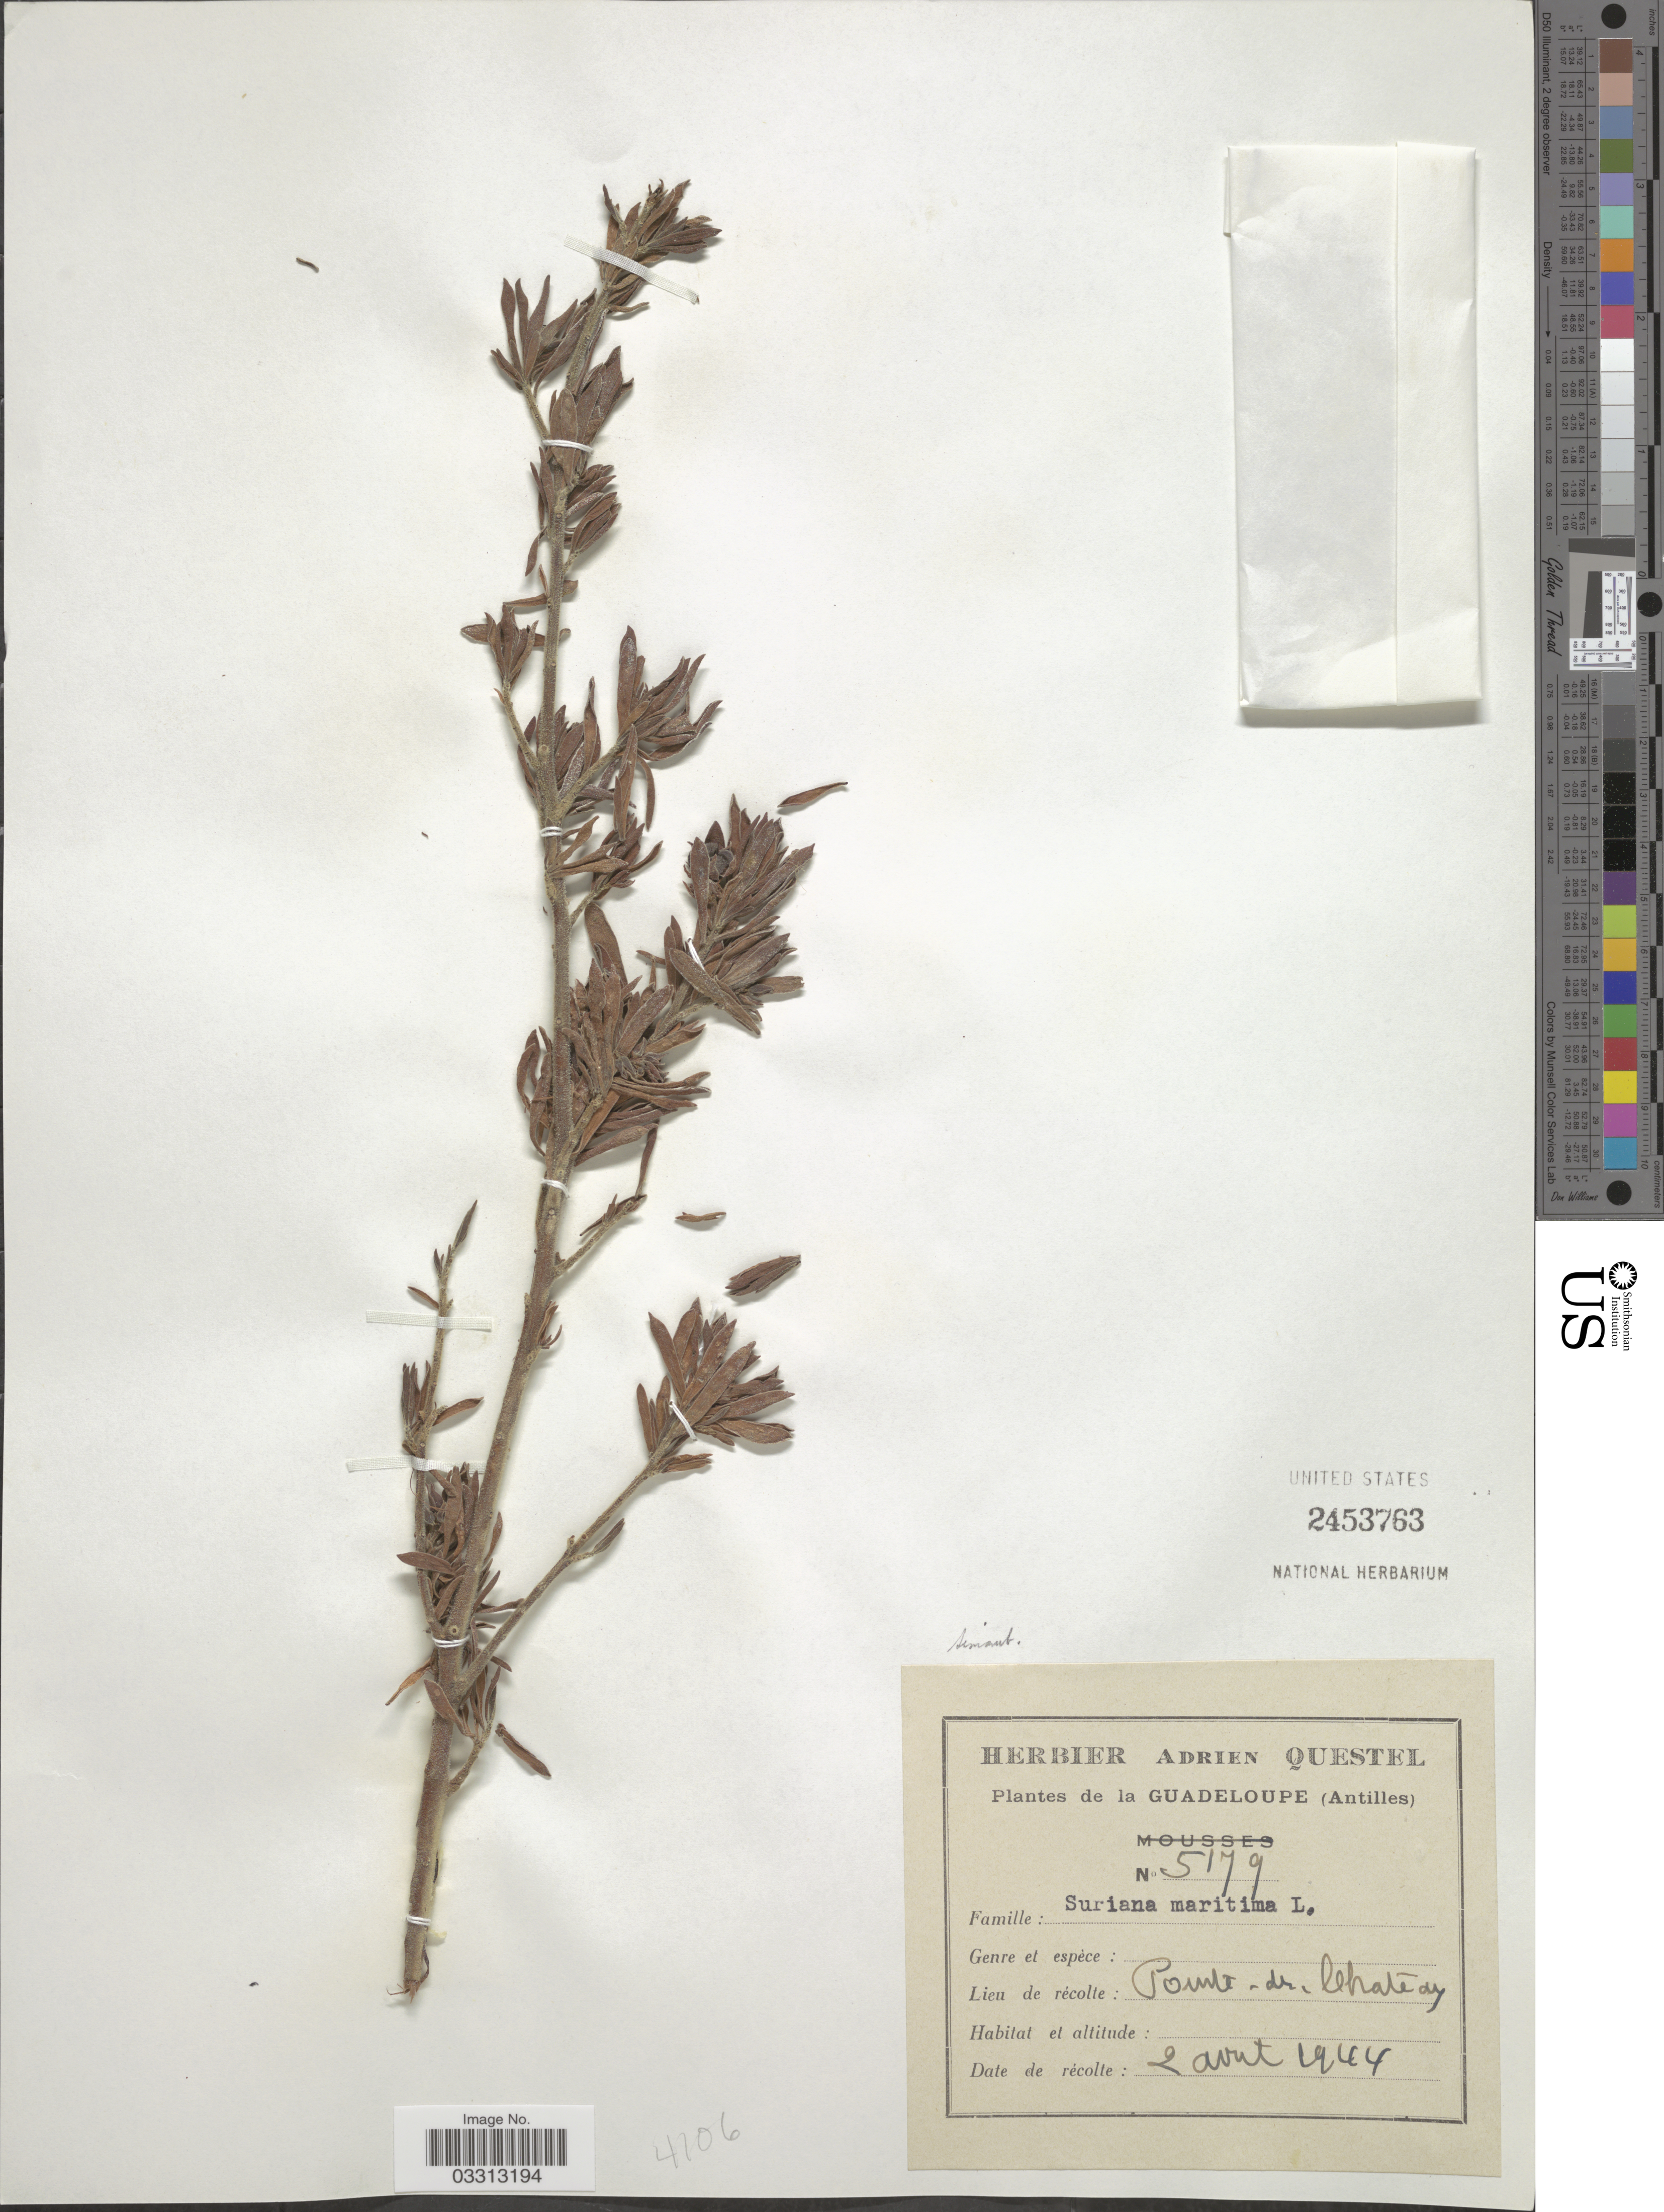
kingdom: Plantae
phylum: Tracheophyta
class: Magnoliopsida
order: Fabales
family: Surianaceae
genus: Suriana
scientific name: Suriana maritima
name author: L.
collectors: ex herb. A. Questal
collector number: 5179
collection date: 1944-08-02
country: Guadeloupe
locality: Antilles. Pointe-du-Chateau.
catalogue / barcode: US 2453763